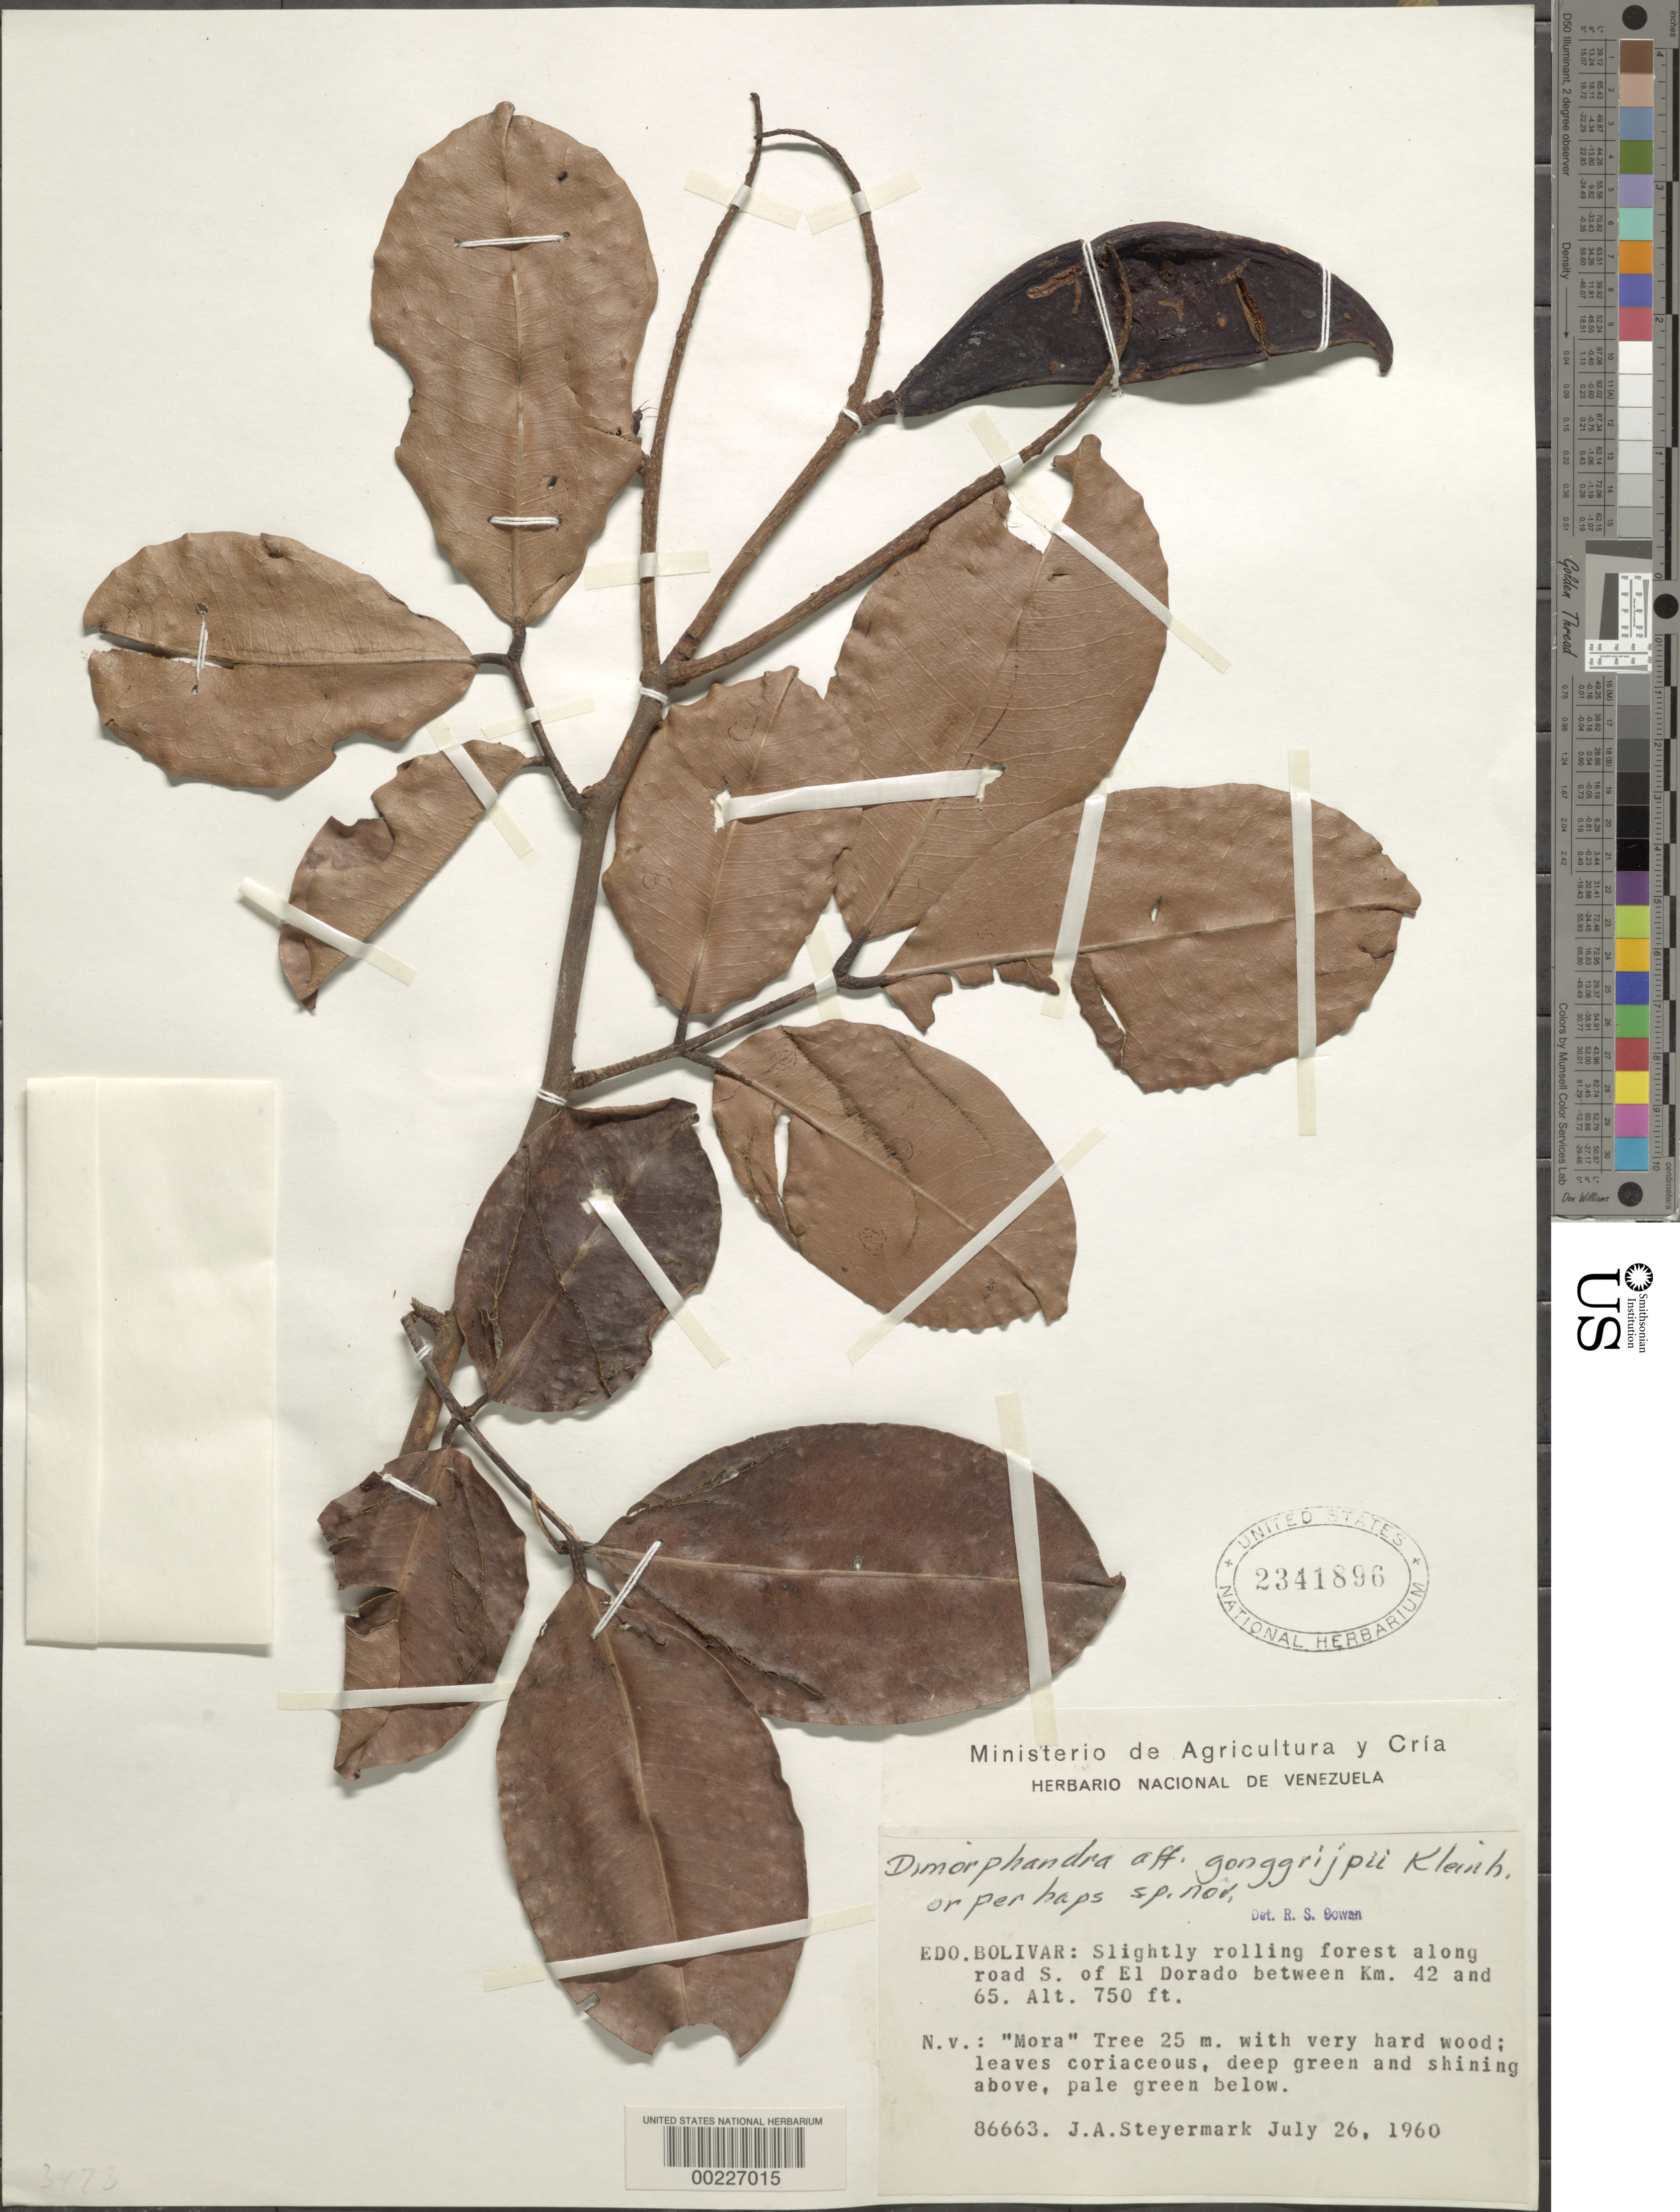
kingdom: Plantae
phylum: Tracheophyta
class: Magnoliopsida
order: Fabales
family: Fabaceae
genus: Mora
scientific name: Mora gonggrijpii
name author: (Kleinhoonte) Sandwith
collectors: J. Steyermark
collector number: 86663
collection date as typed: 26 Jul 1960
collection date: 1960-07-26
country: Venezuela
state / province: Bolivar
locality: Along road s of el dorado between km 42 and 65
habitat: Slightly rolling forest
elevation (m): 229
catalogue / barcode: US 2341896